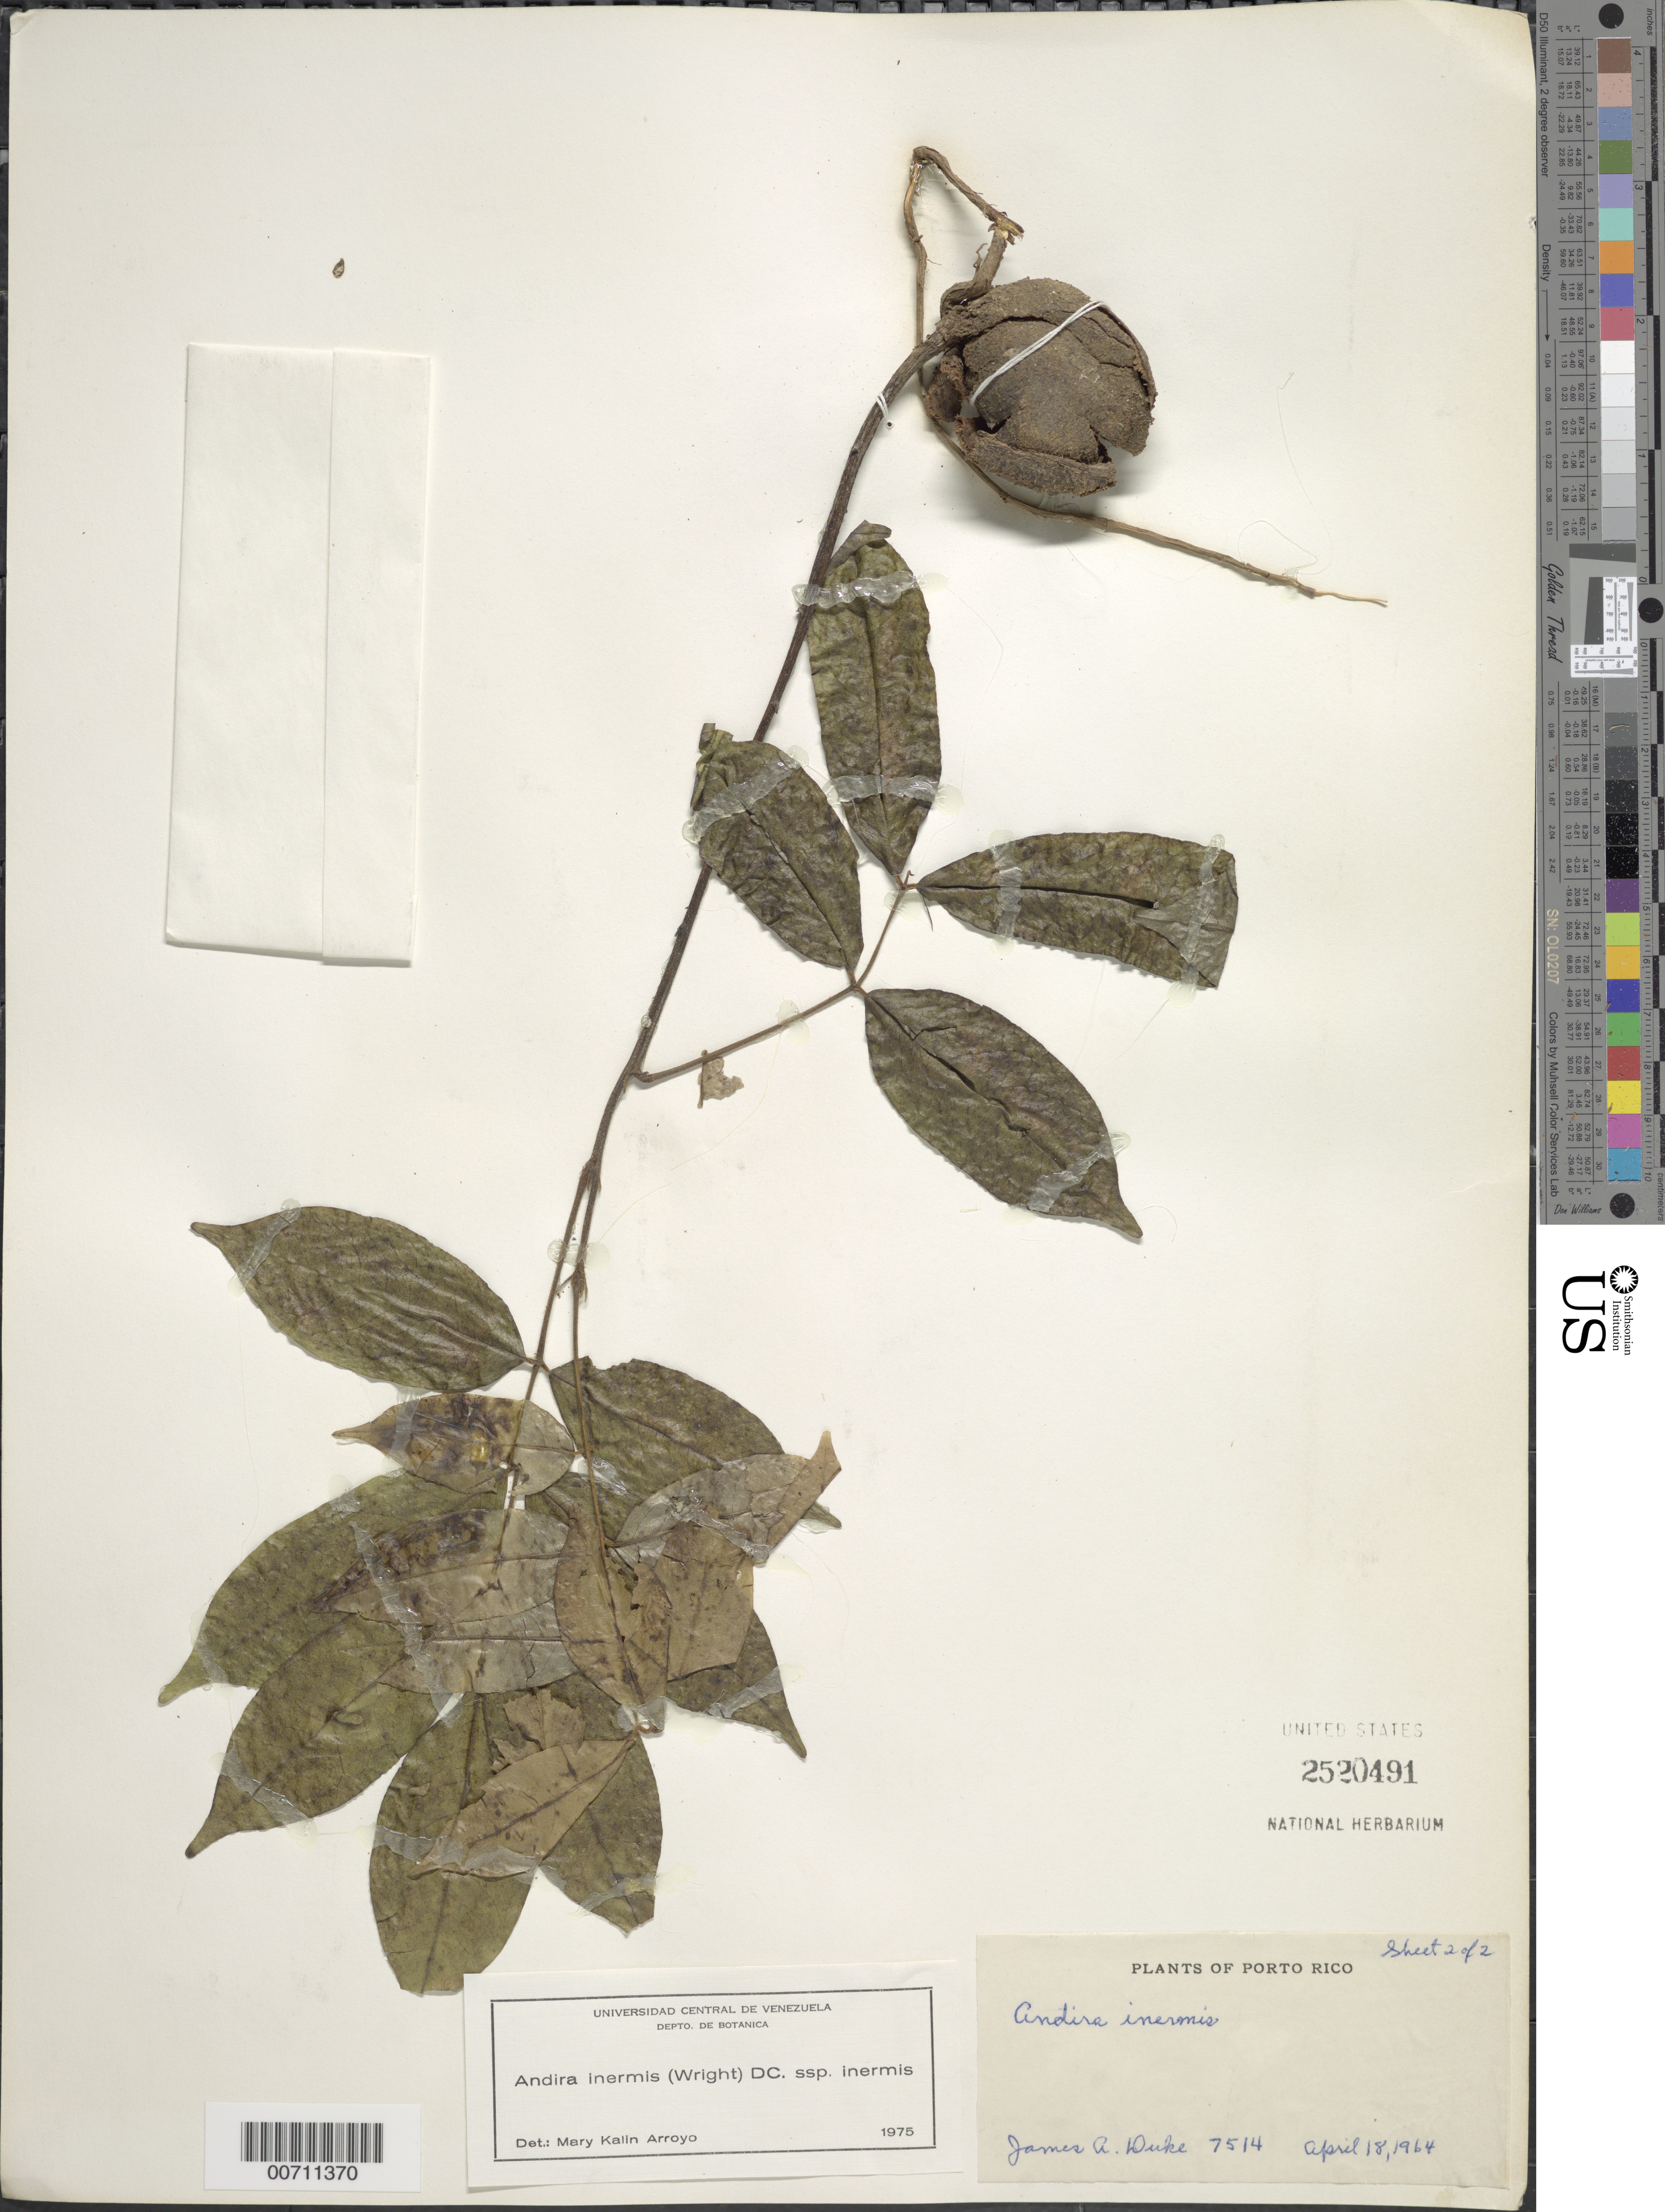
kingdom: Plantae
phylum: Tracheophyta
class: Magnoliopsida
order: Fabales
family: Fabaceae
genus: Andira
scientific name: Andira inermis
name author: (W. Wright) Kunth ex DC.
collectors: J. A. Duke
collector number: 7514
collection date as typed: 18 Apr 1964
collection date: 1964-04-18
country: Puerto Rico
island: Greater Antilles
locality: Luquillo Natl. Forest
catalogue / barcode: US 2520491